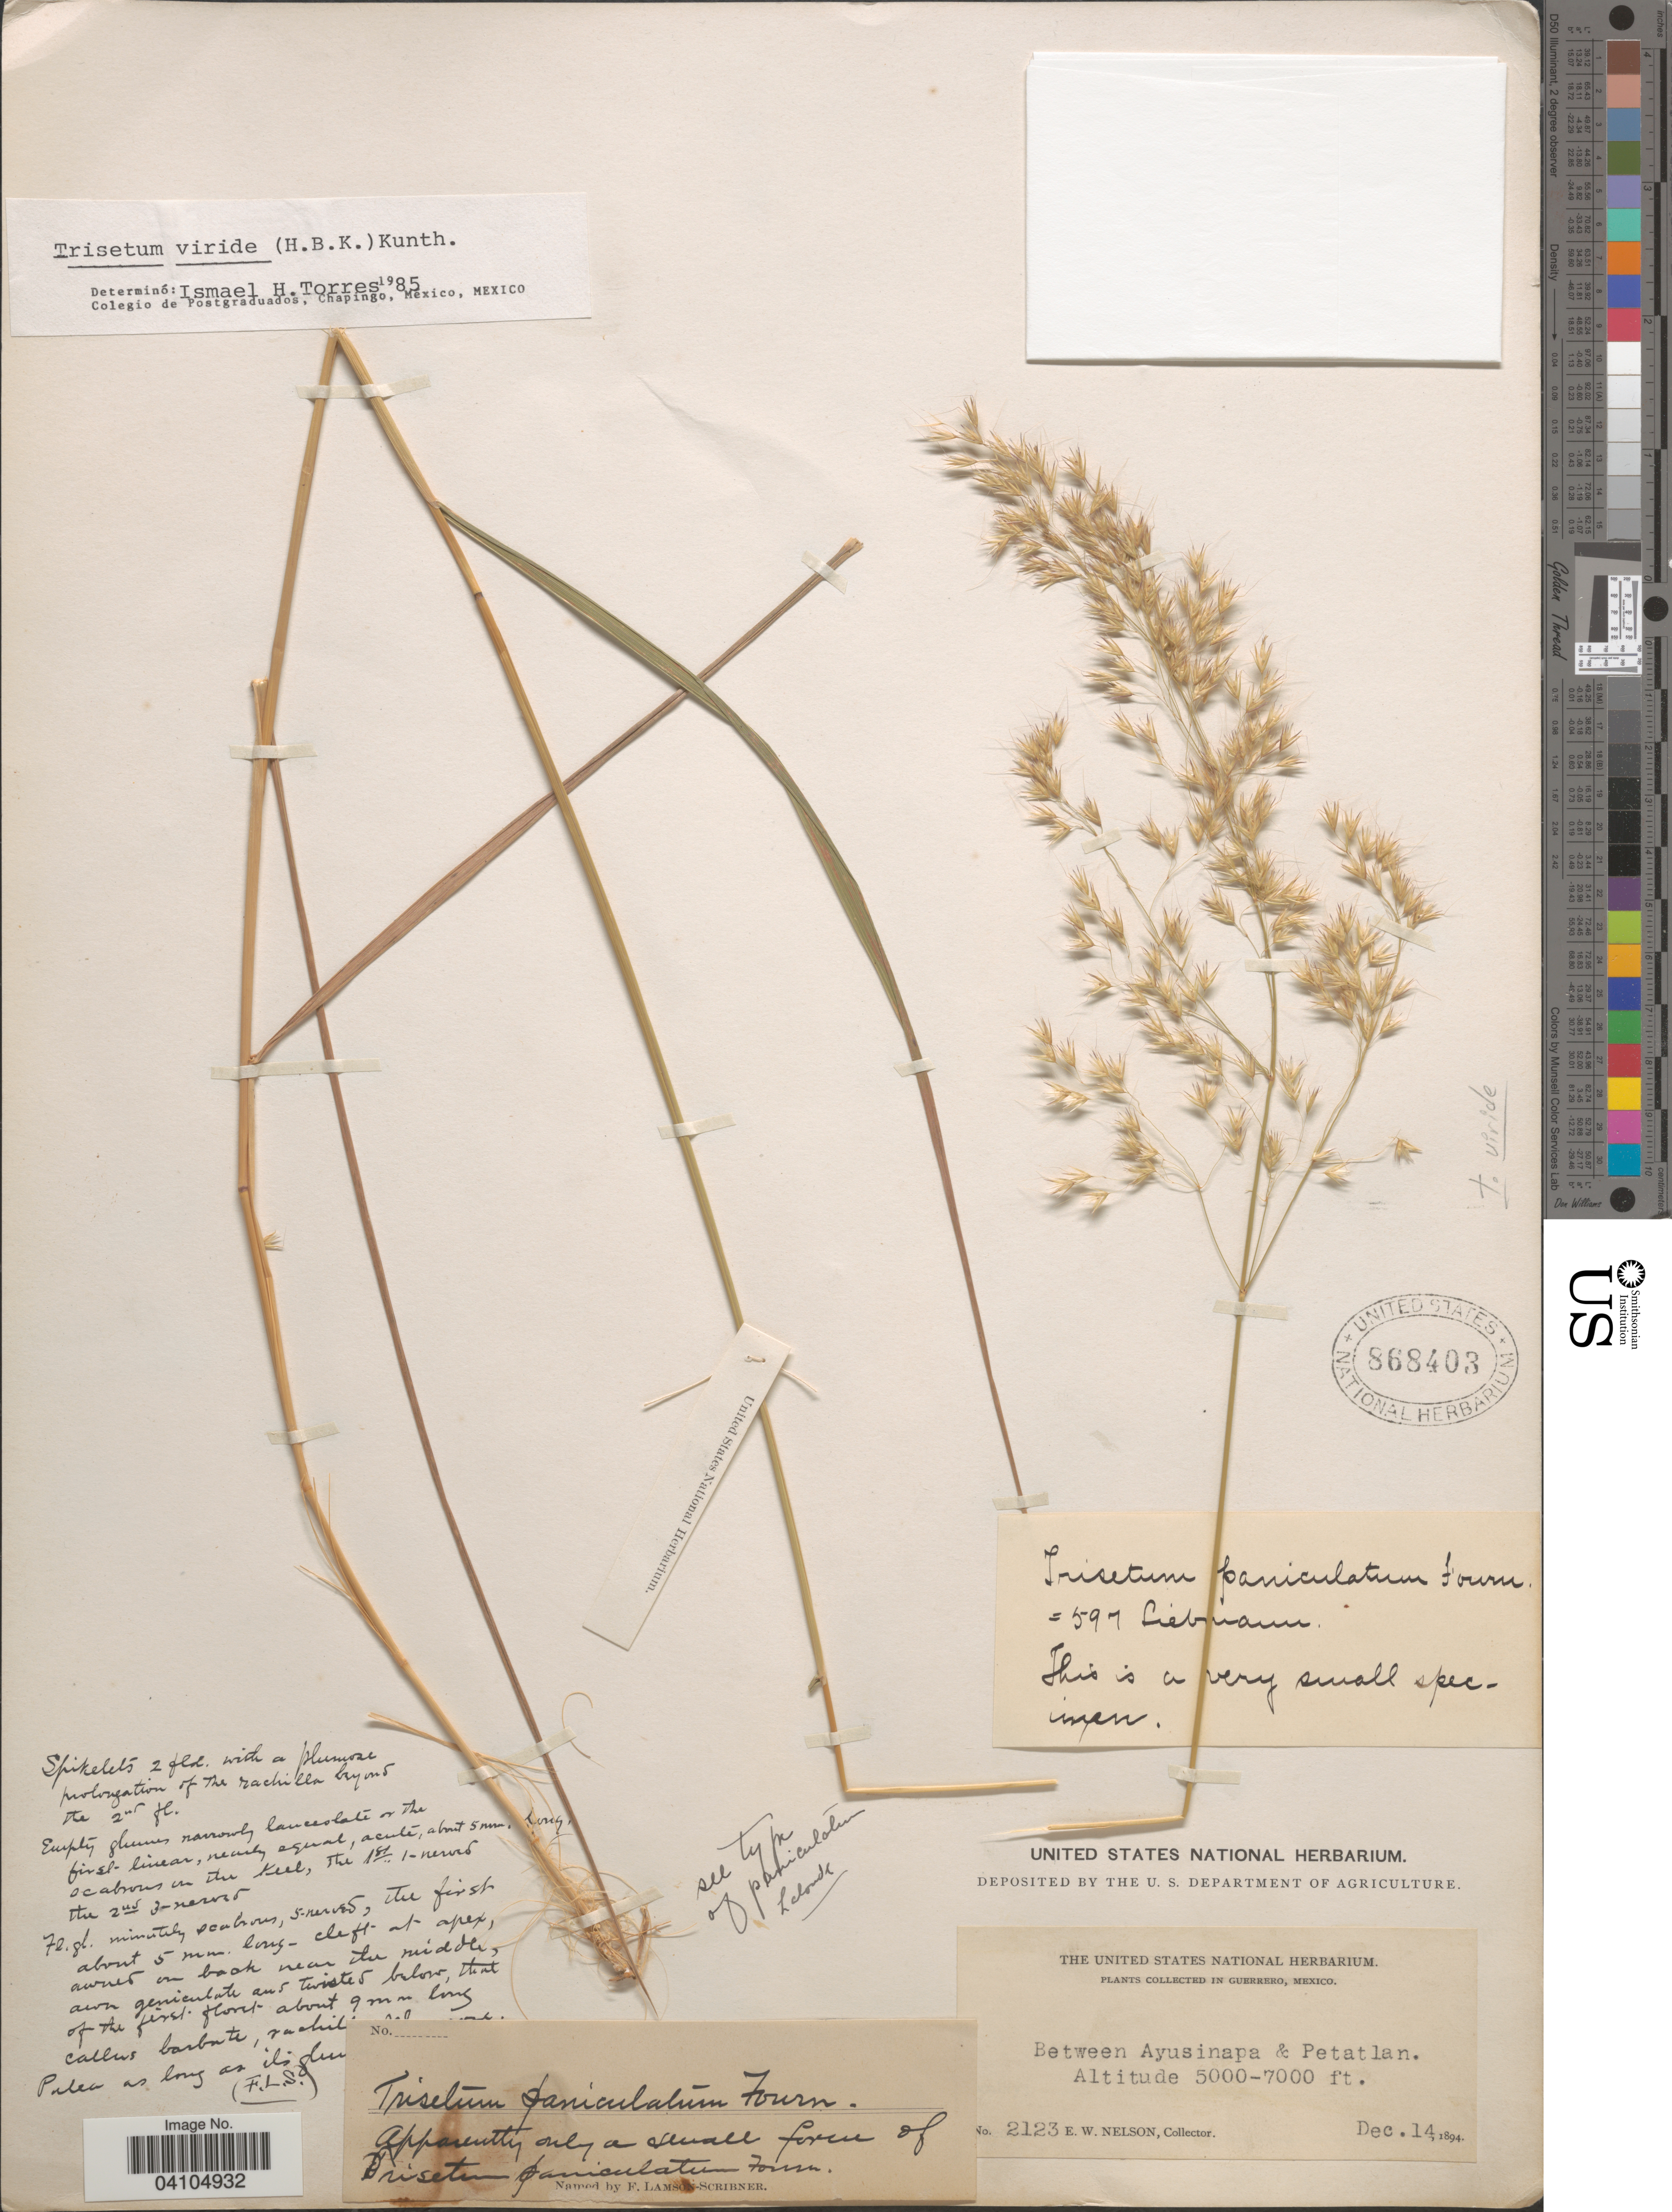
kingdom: Plantae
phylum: Tracheophyta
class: Liliopsida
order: Poales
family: Poaceae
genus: Peyritschia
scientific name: Peyritschia viridis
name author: (Kunth) P.M. Peterson et al.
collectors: E. W. Nelson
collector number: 2123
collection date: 1894-12-14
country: Mexico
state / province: Guerrero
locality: In Guerrero. Between Ayusinapa & Petatlan.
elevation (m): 1524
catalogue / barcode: US 868403